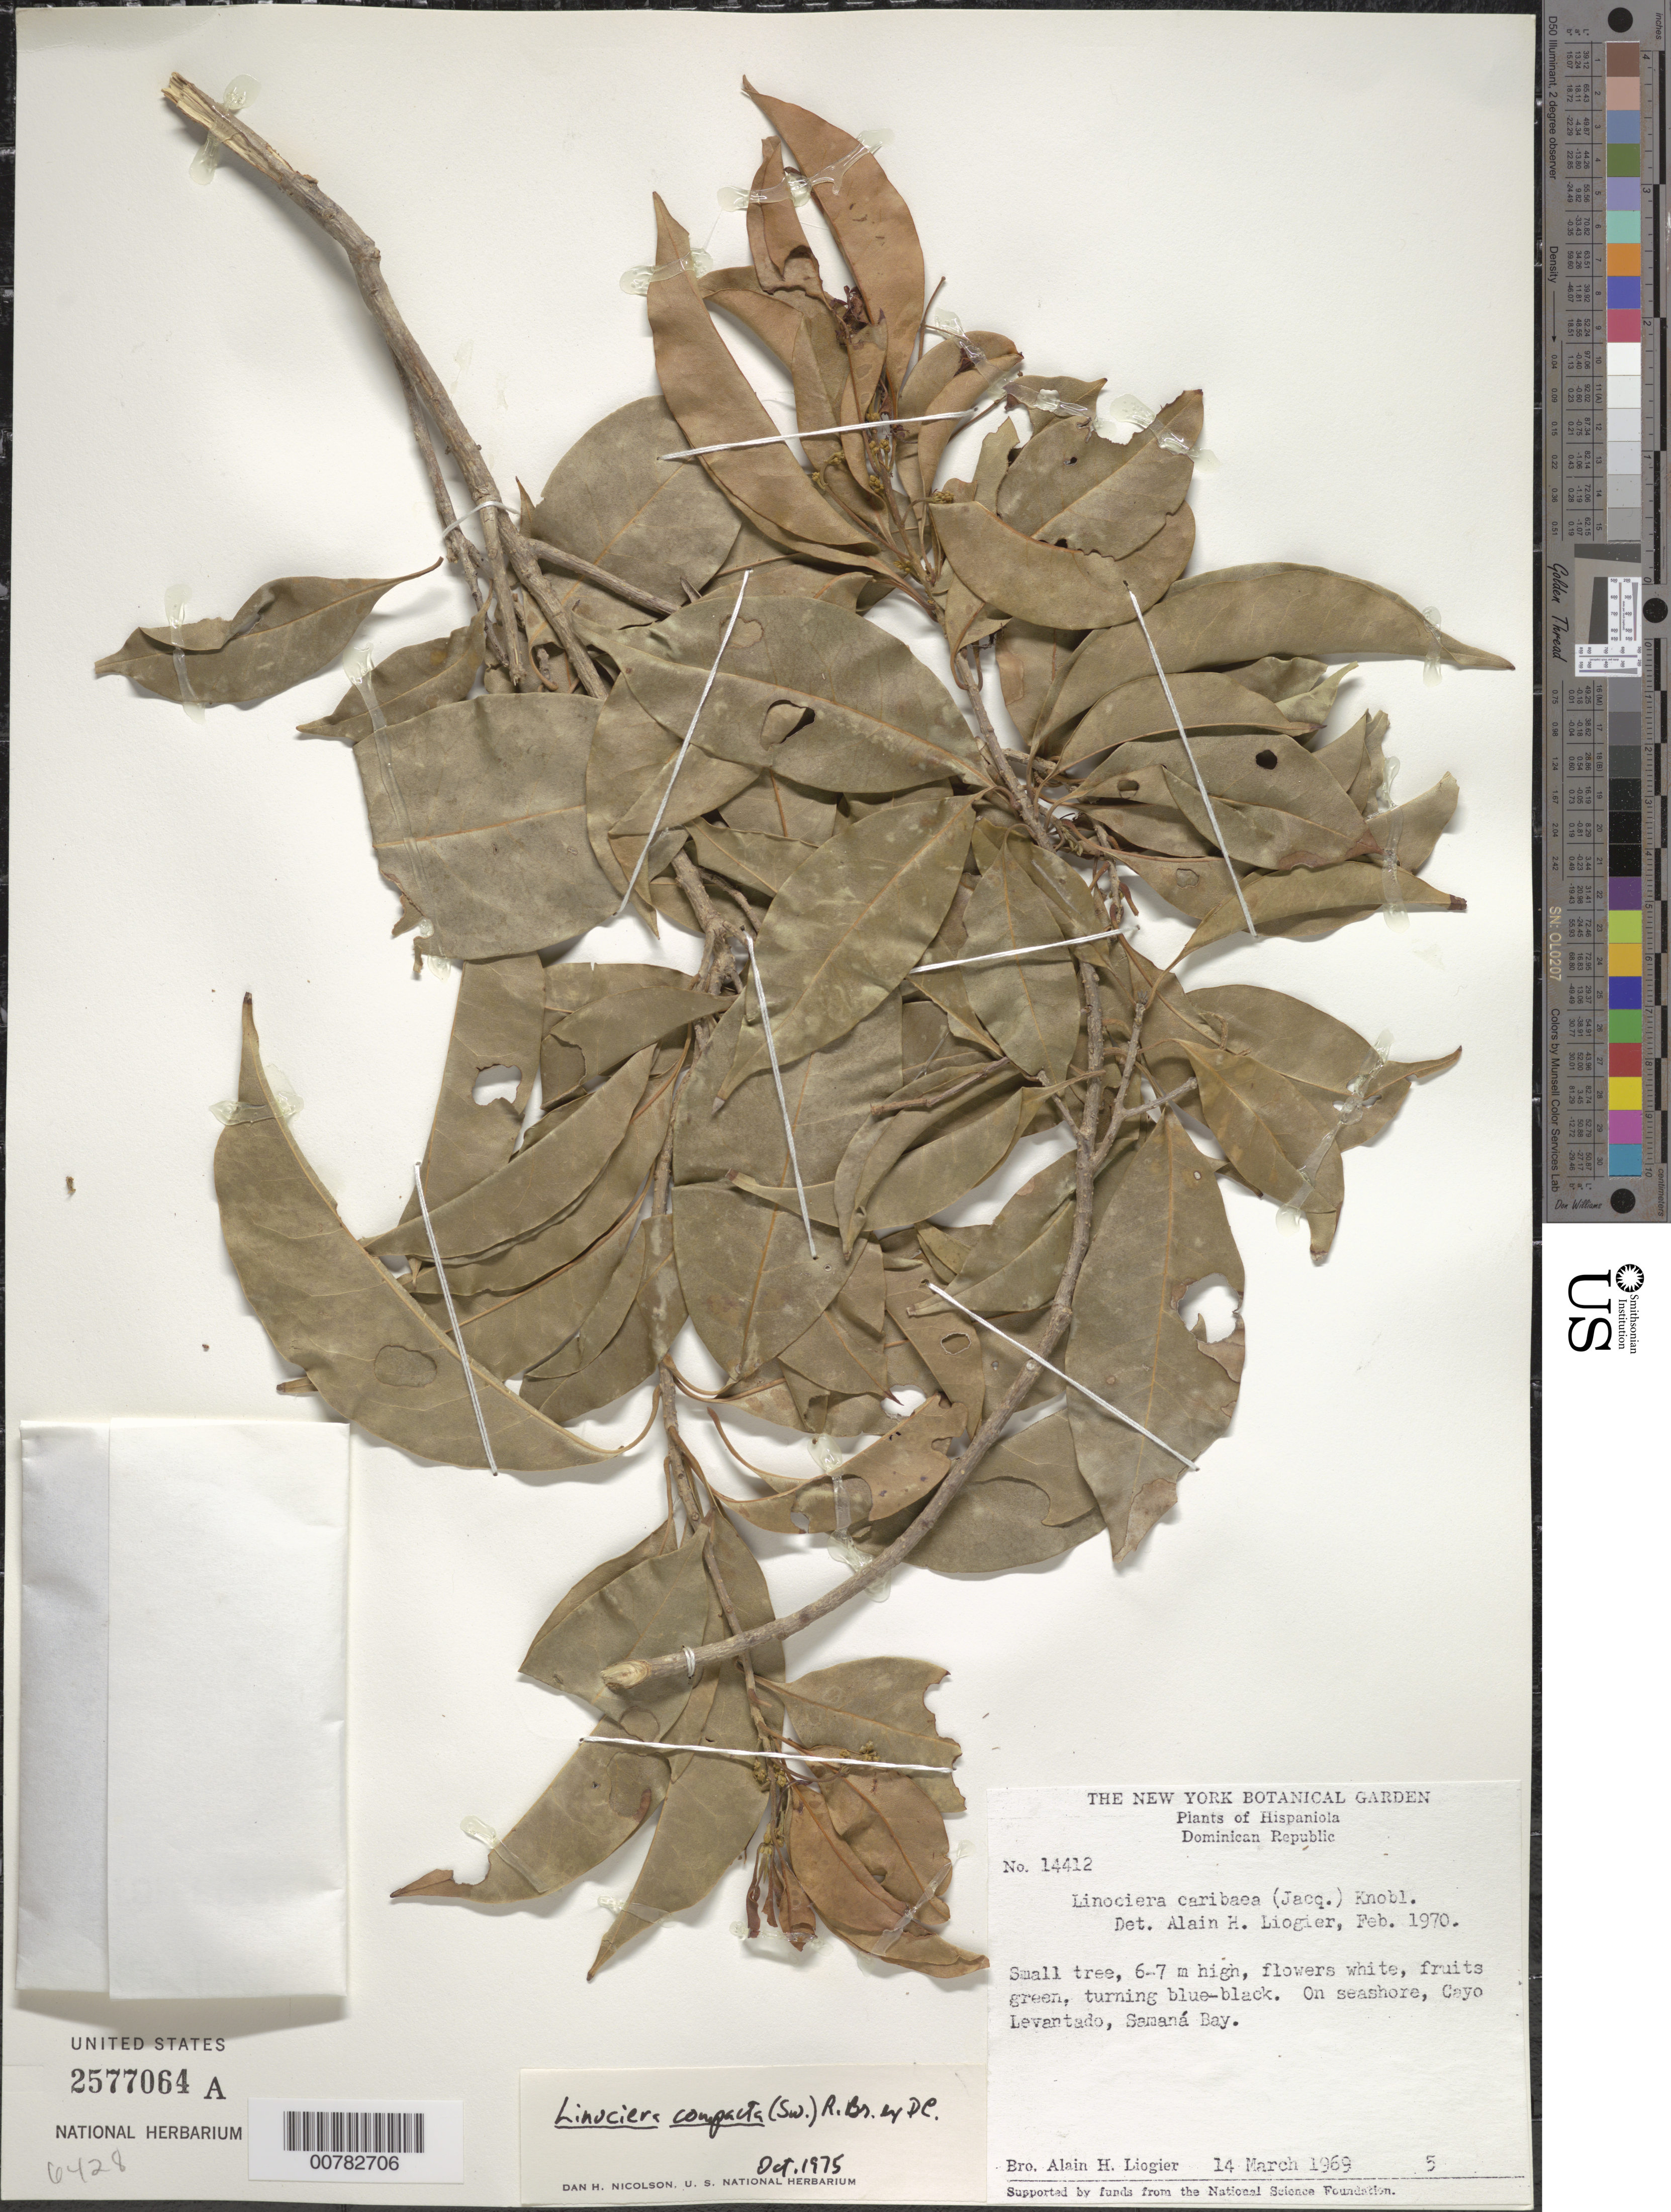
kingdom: Plantae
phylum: Tracheophyta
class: Magnoliopsida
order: Lamiales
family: Oleaceae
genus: Chionanthus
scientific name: Chionanthus domingensis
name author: Lam.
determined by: Nicolson, Dan H.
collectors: A. H. Liogier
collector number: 14412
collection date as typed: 14 Mar 1969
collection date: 1969-03-14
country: Dominican Republic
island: Hispaniola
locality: Samaná Bay, Cayo Levantado.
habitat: On seashore.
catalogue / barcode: US 2577064A